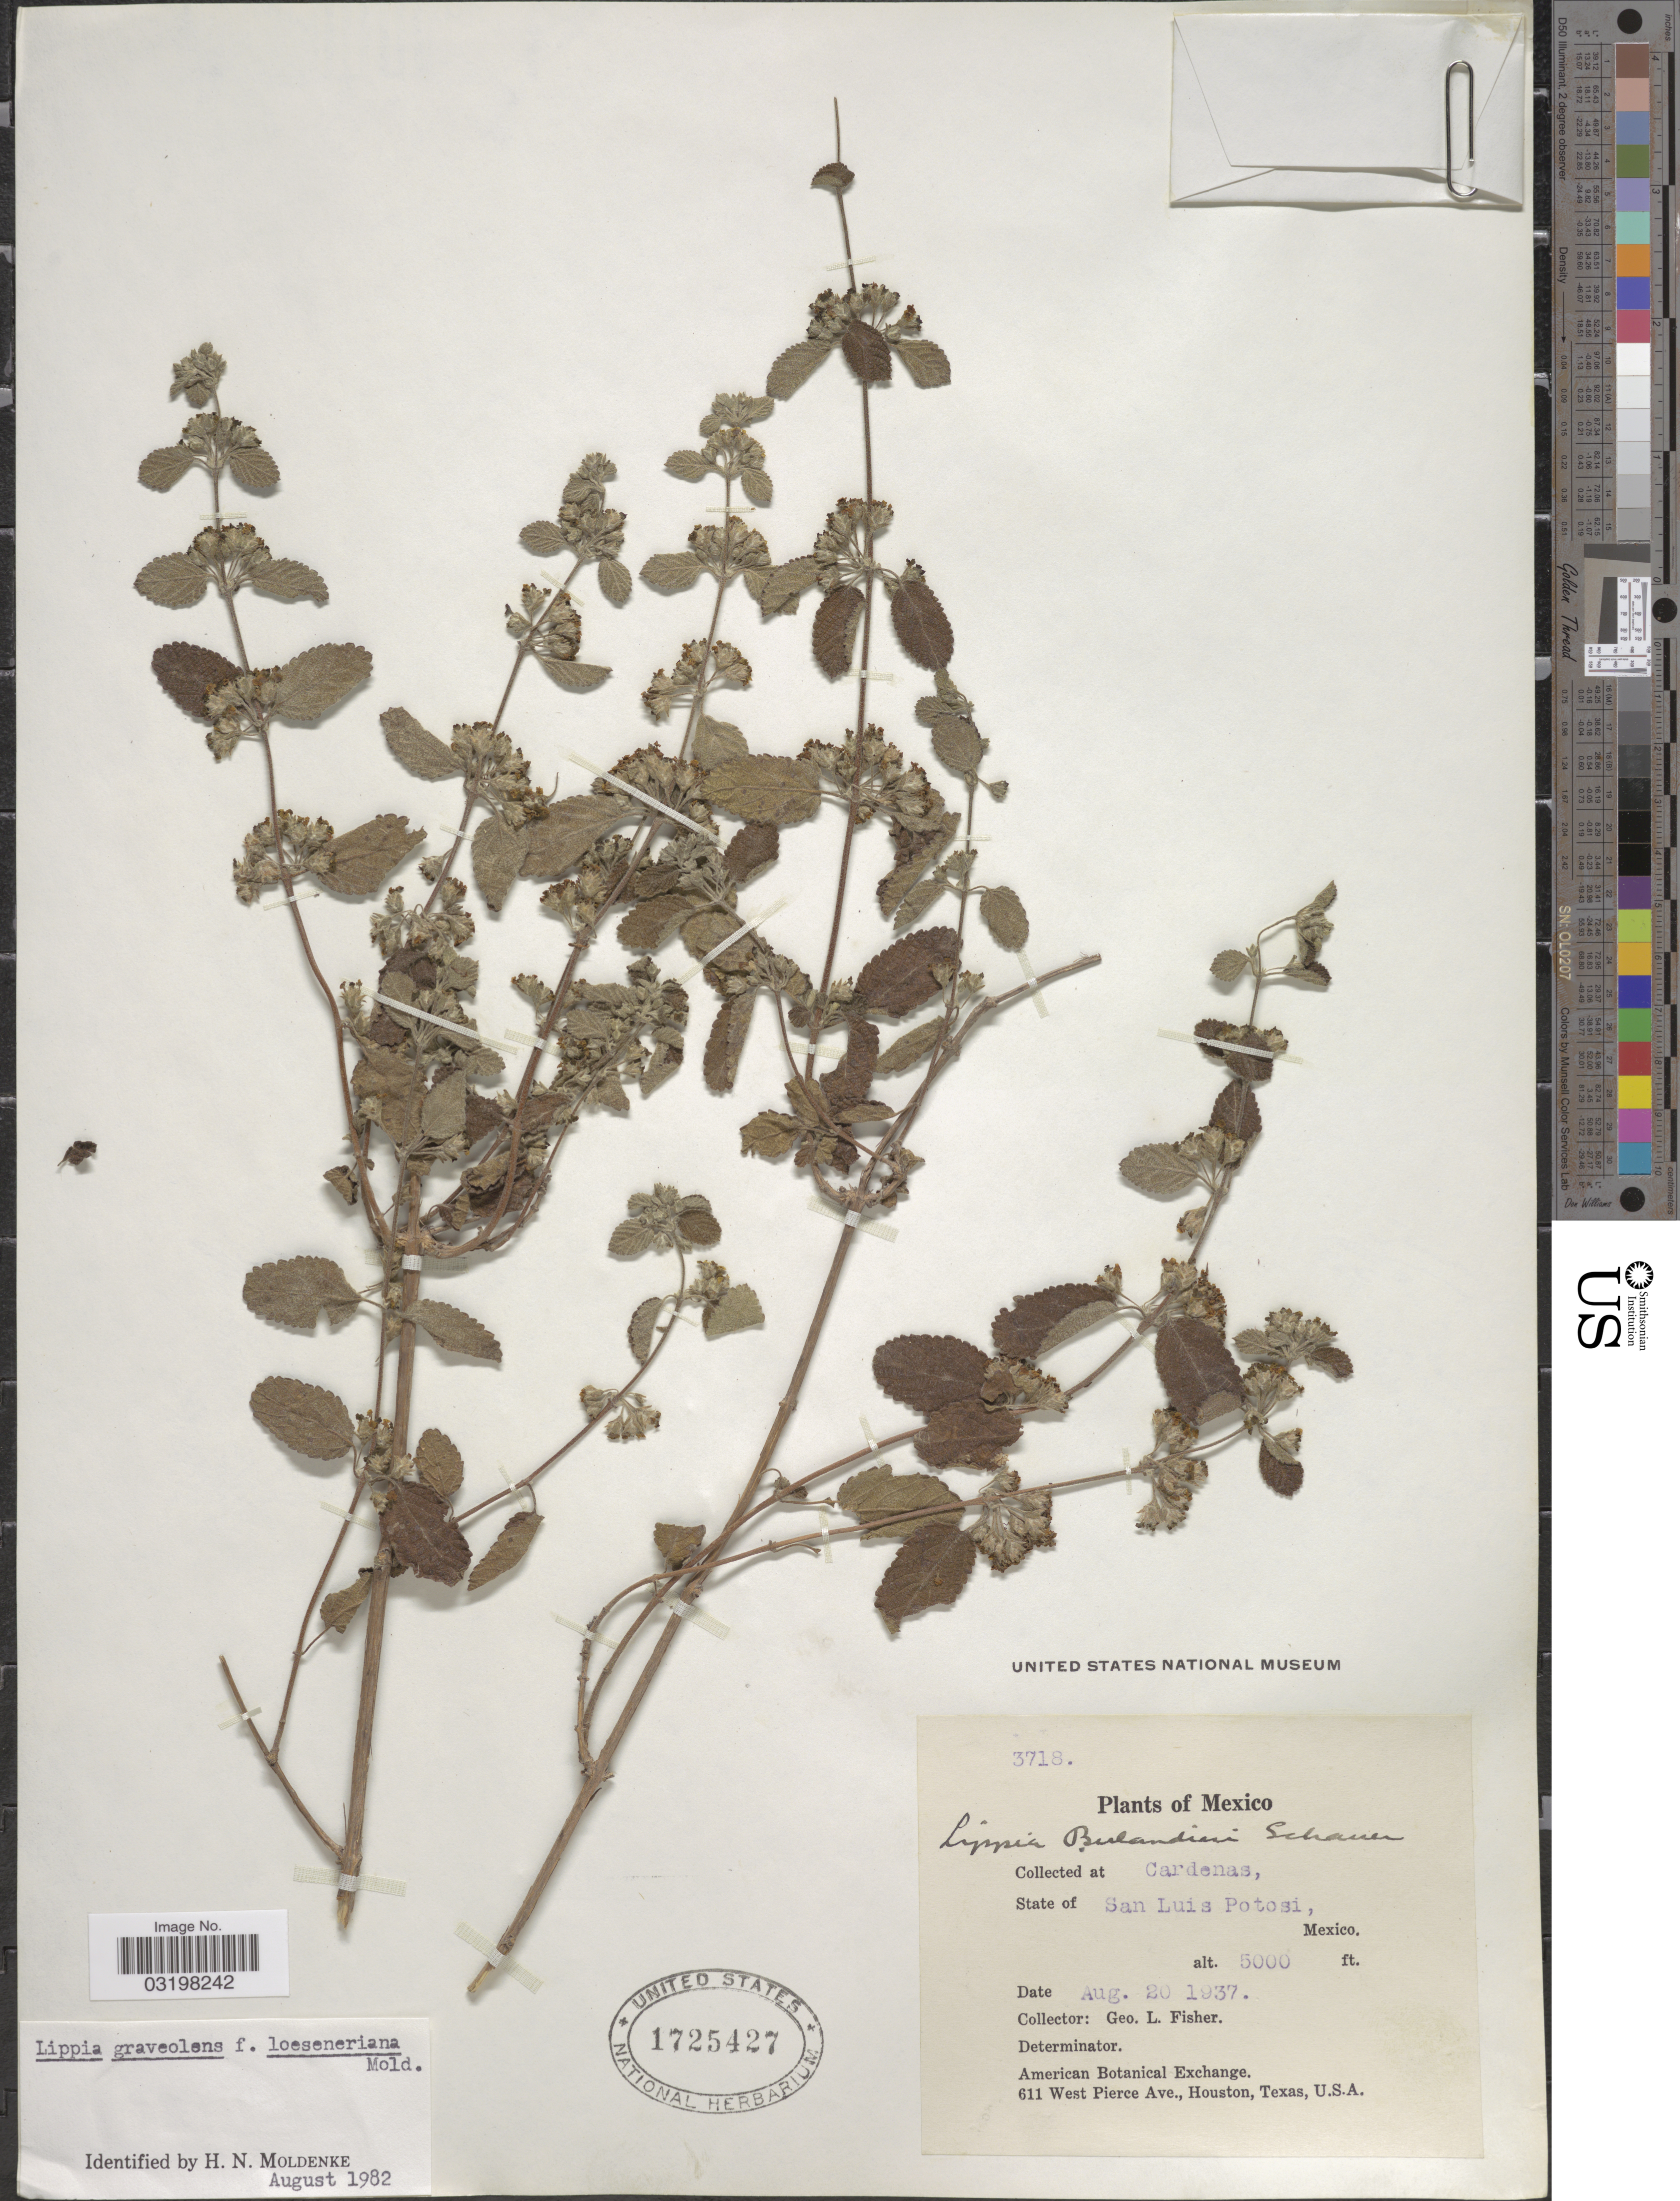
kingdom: Plantae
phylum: Tracheophyta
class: Magnoliopsida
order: Lamiales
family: Verbenaceae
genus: Lippia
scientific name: Lippia graveolens f. loeseneriana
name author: Moldenke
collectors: G. L. Fisher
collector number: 3718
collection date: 1937-08-20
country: Mexico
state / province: San Luis Potosí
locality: Cardenas.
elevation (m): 1524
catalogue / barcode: US 1725427